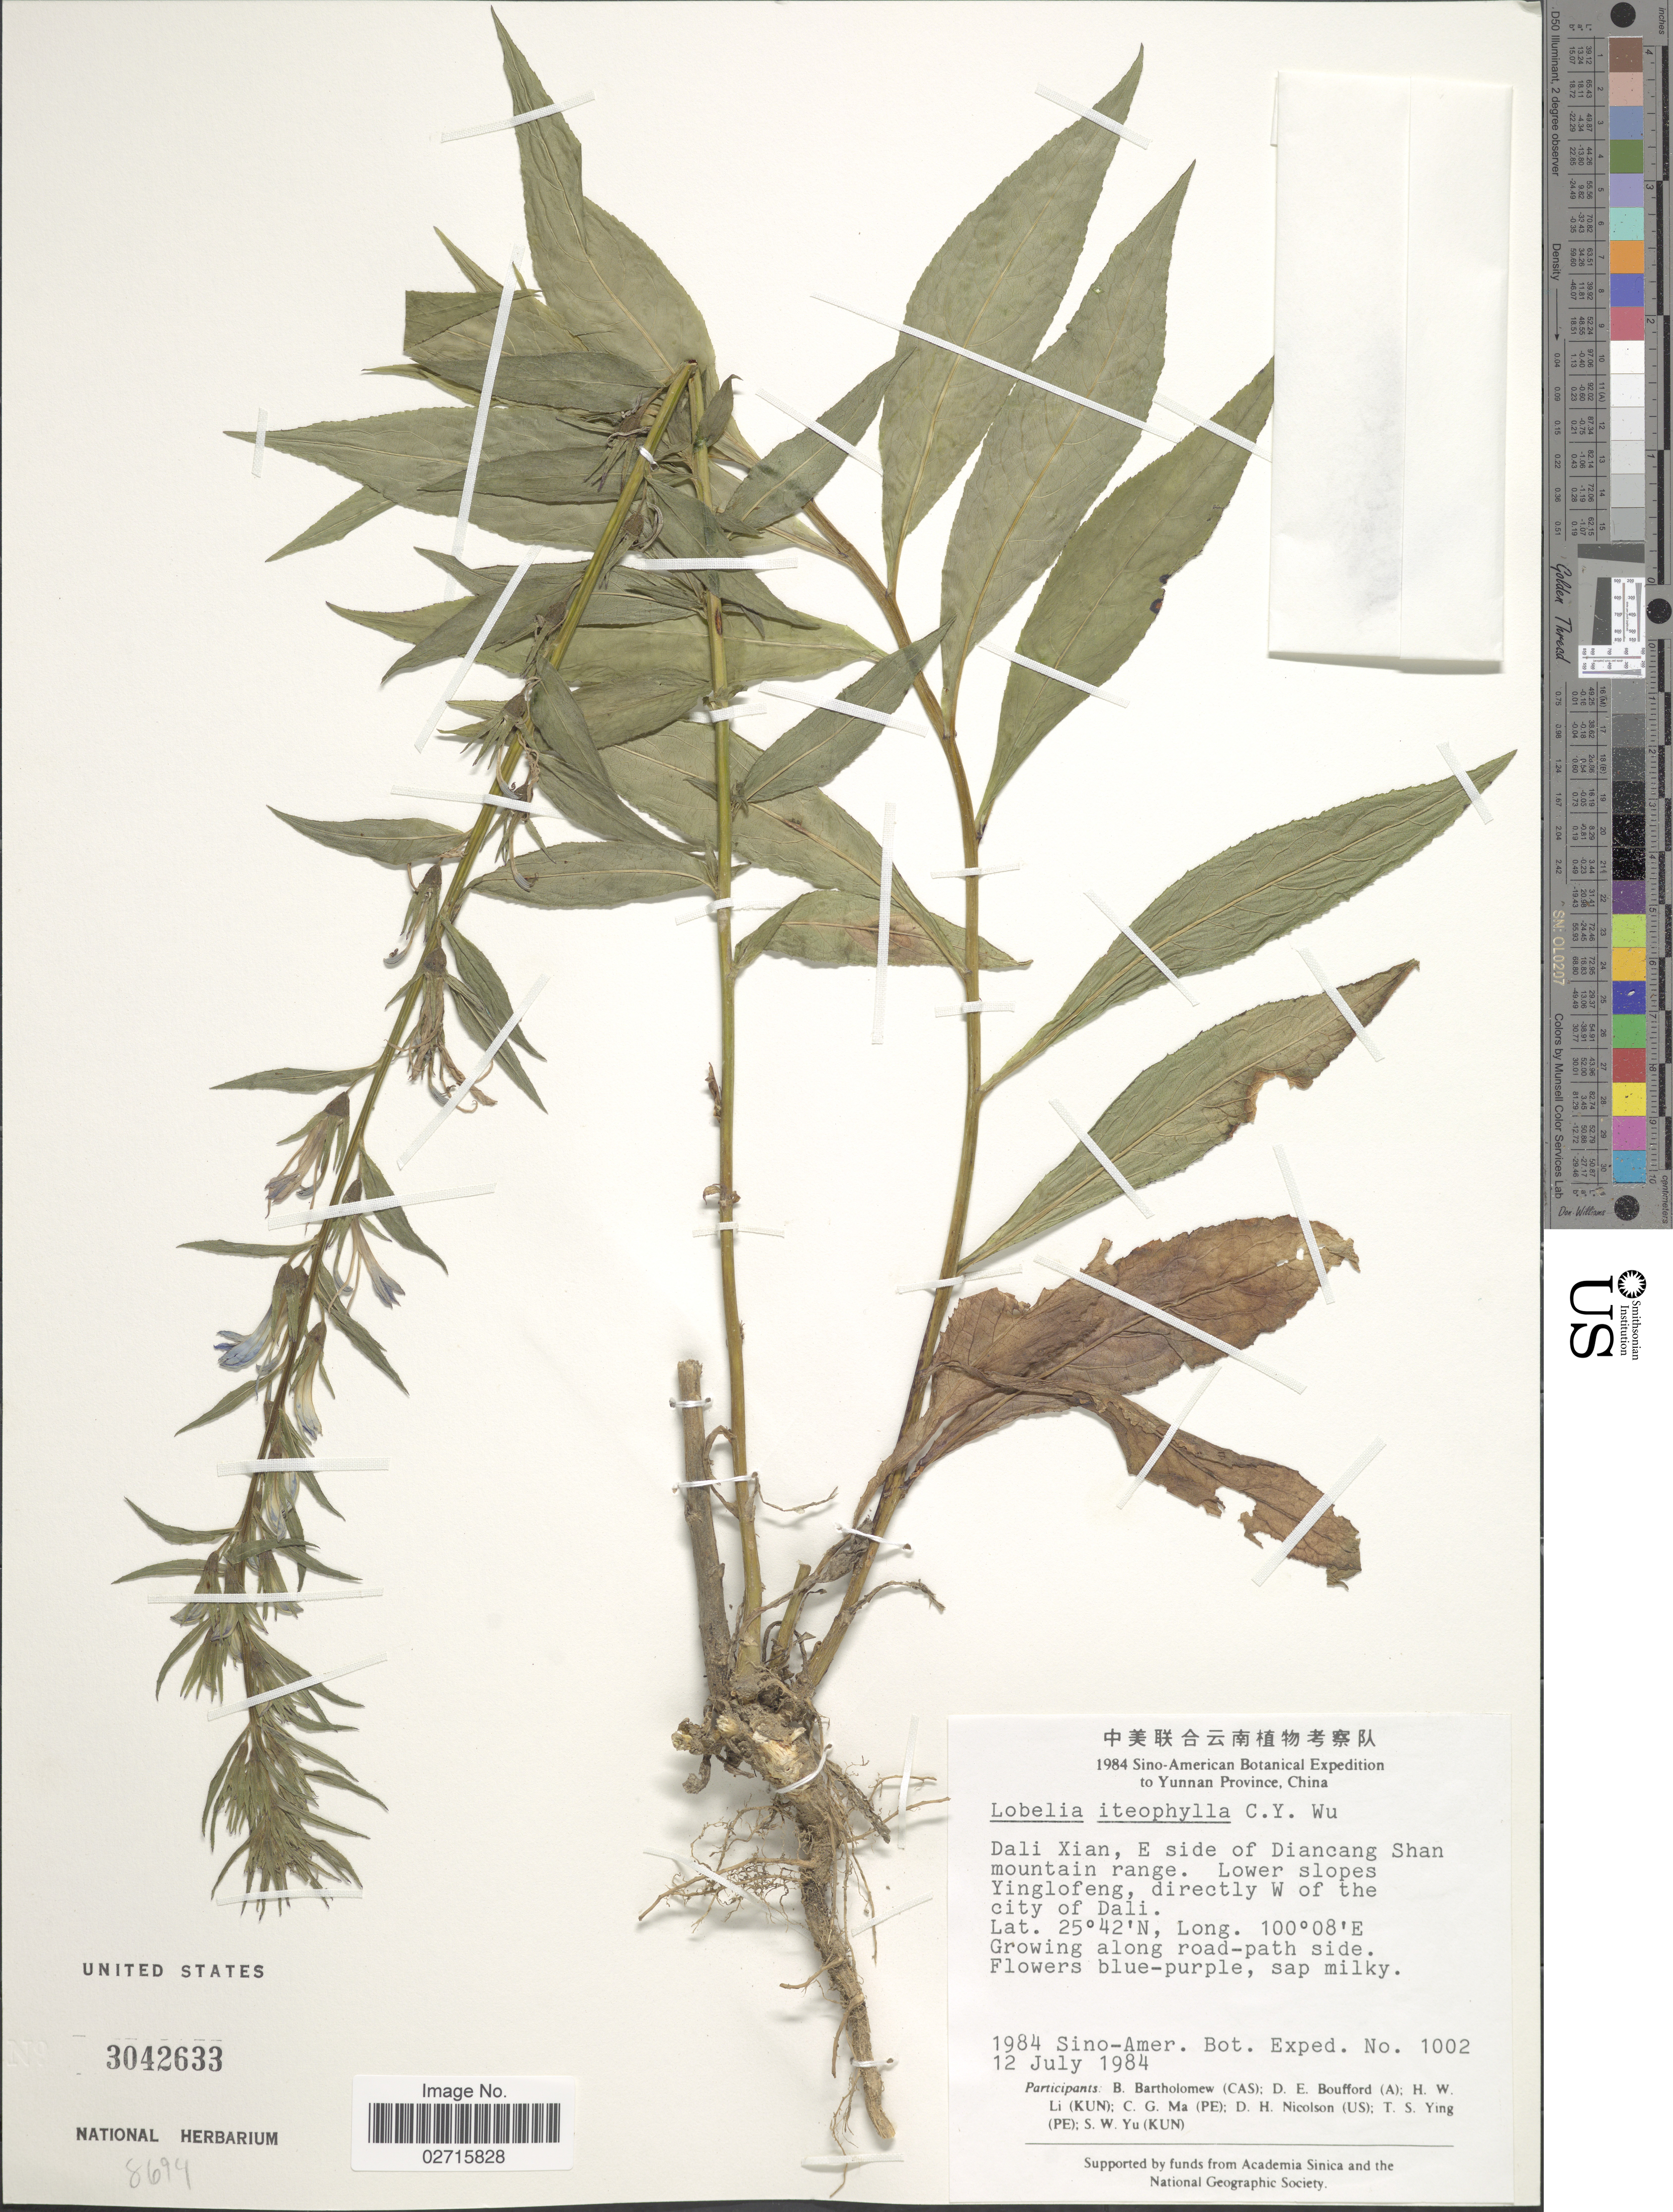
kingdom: Plantae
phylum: Tracheophyta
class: Magnoliopsida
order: Asterales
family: Campanulaceae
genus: Lobelia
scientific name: Lobelia iteophylla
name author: C.Y. Wu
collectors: B. Bartholomew, D. Bouffod, H. W. Li, C. Ma & et al.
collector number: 1002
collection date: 1984-07-12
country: China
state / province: Yunnan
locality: Dali Xian, E side of Diancang Shan mountain range. Lower slopes Yinglofeng, directly W of the city of Dali.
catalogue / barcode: US 3042633